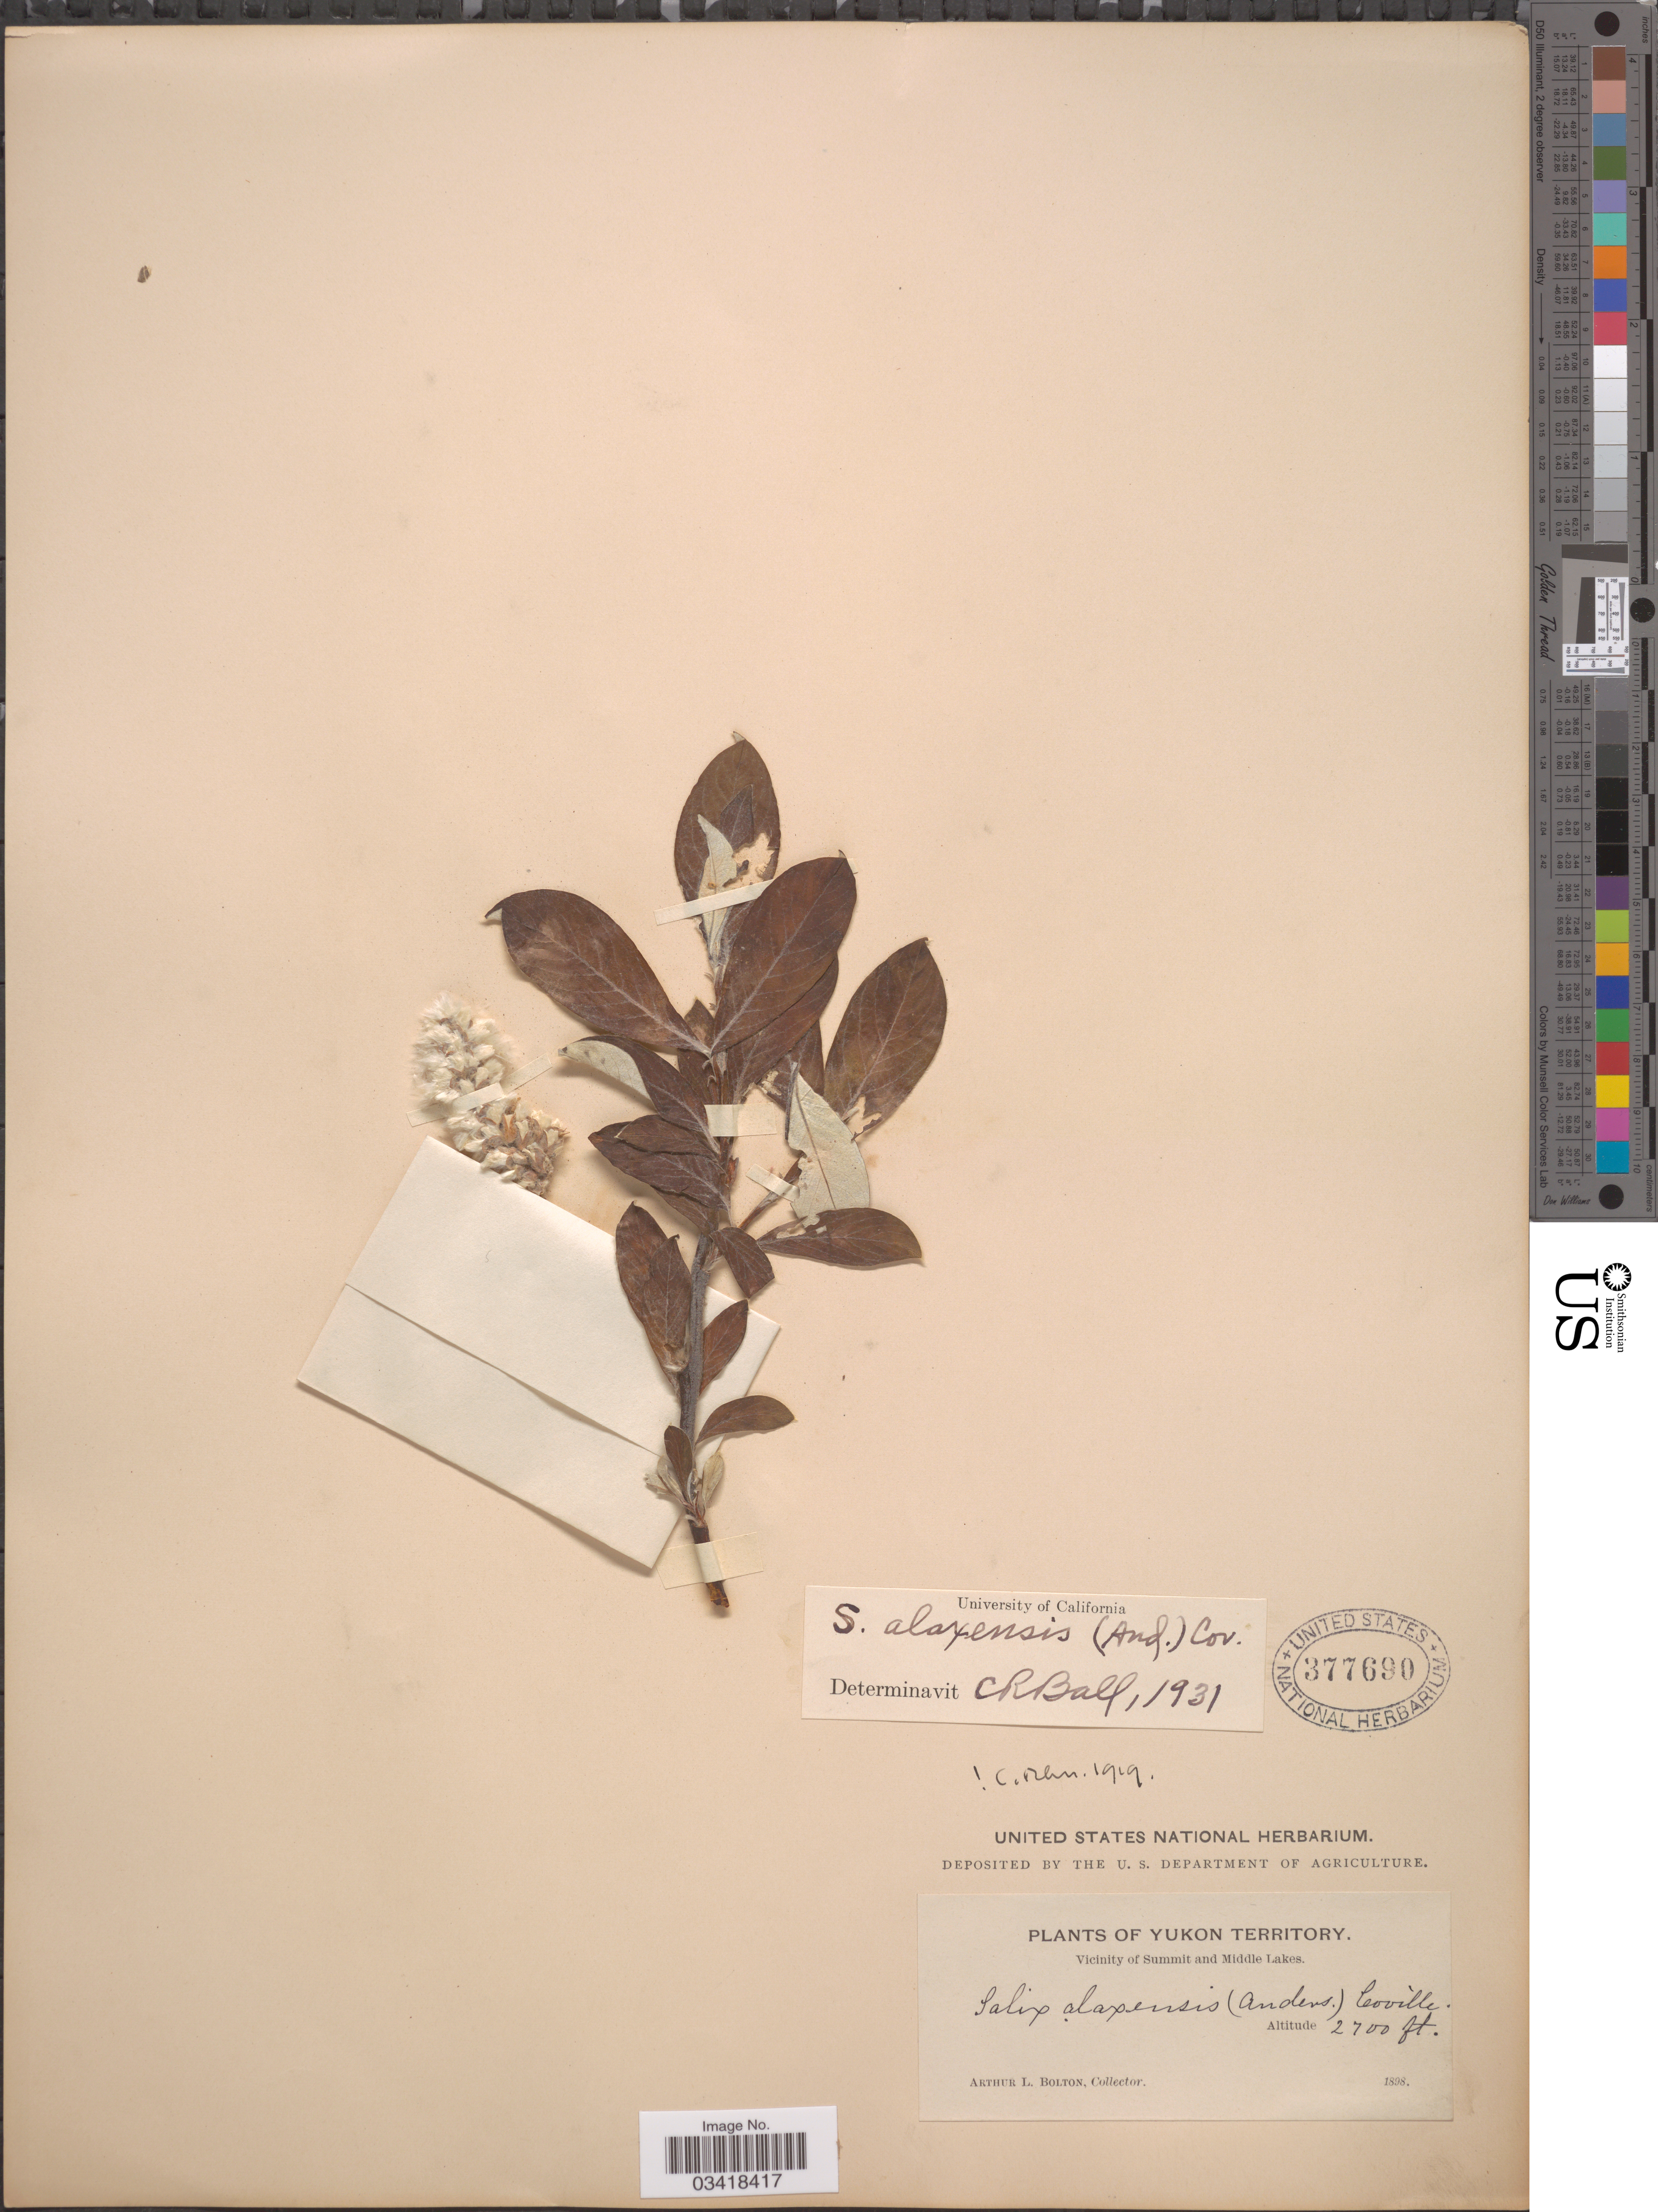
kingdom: Plantae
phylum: Tracheophyta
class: Magnoliopsida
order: Malpighiales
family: Salicaceae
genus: Salix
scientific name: Salix alaxensis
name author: (Andersson) Coville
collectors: A. Bolton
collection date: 1898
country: Canada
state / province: Yukon Territory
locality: Vicinity of Summit and Middle Lakes.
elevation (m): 823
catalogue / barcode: US 377690